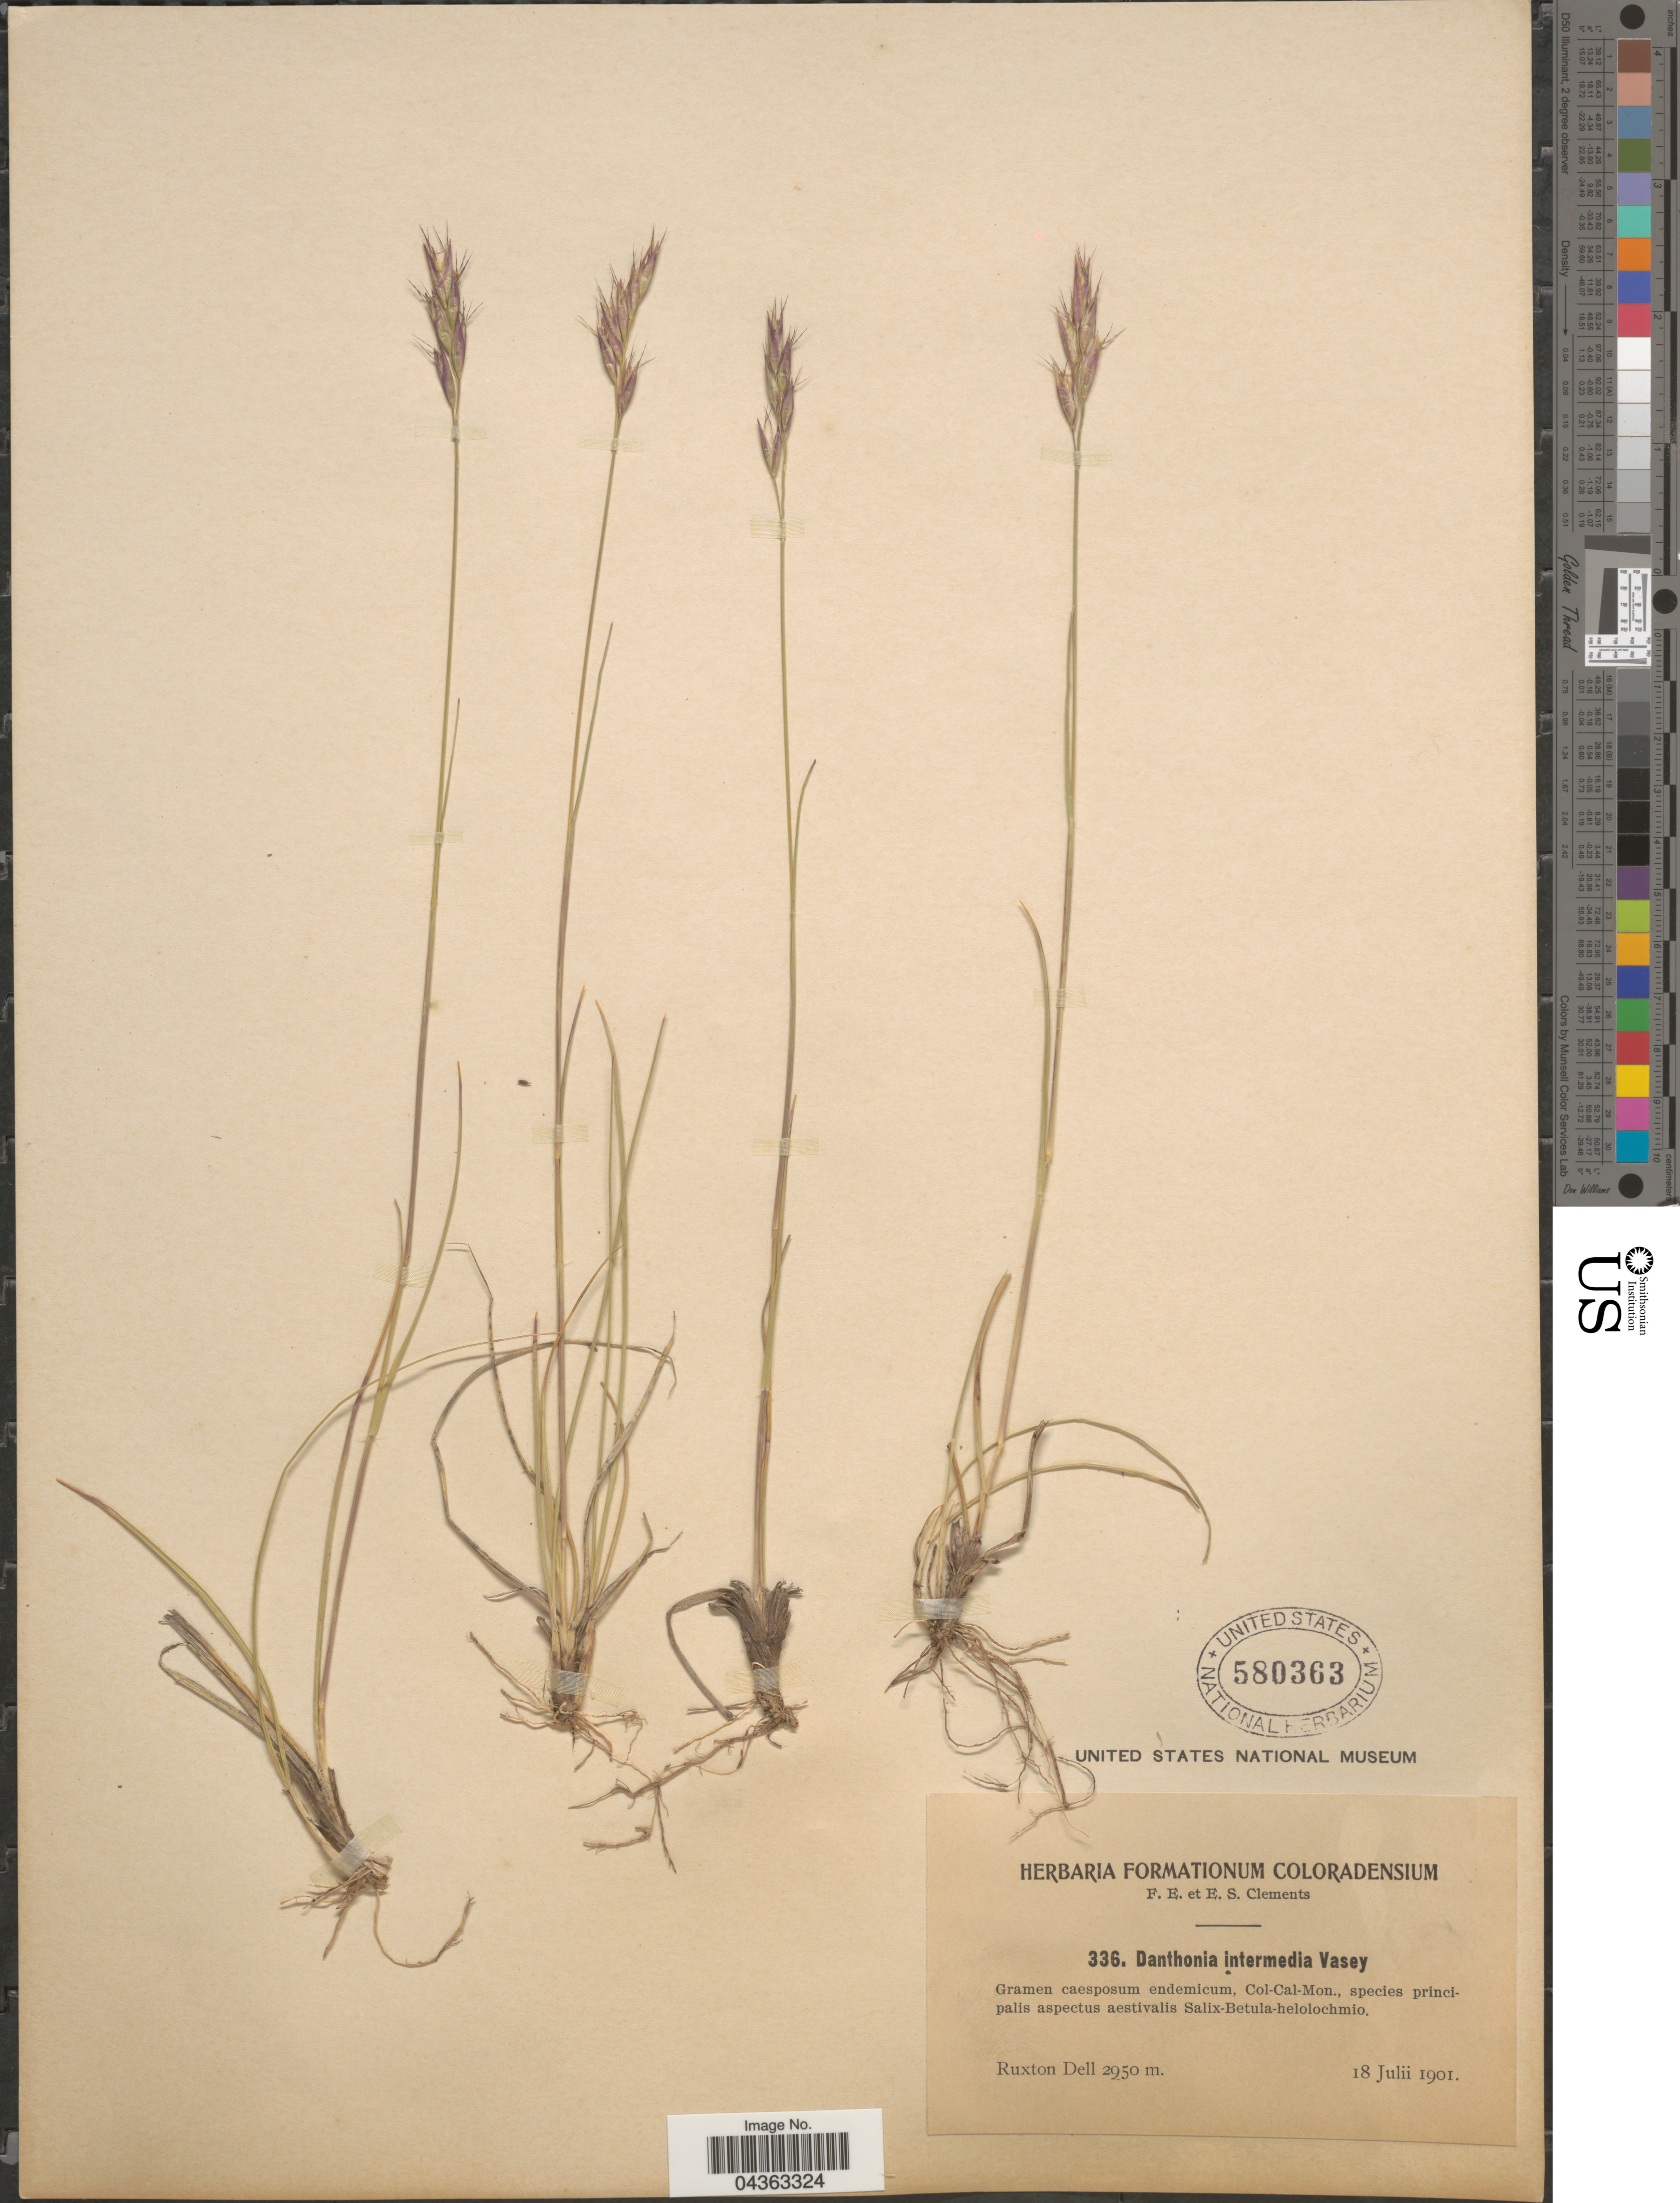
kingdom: Plantae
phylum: Tracheophyta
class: Liliopsida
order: Poales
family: Poaceae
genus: Danthonia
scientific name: Danthonia intermedia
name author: Vasey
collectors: F. E. Clements & E. S. Clements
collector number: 336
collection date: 1901-07-18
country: United States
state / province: Colorado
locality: Ruxton Dell.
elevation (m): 2950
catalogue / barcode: US 580363